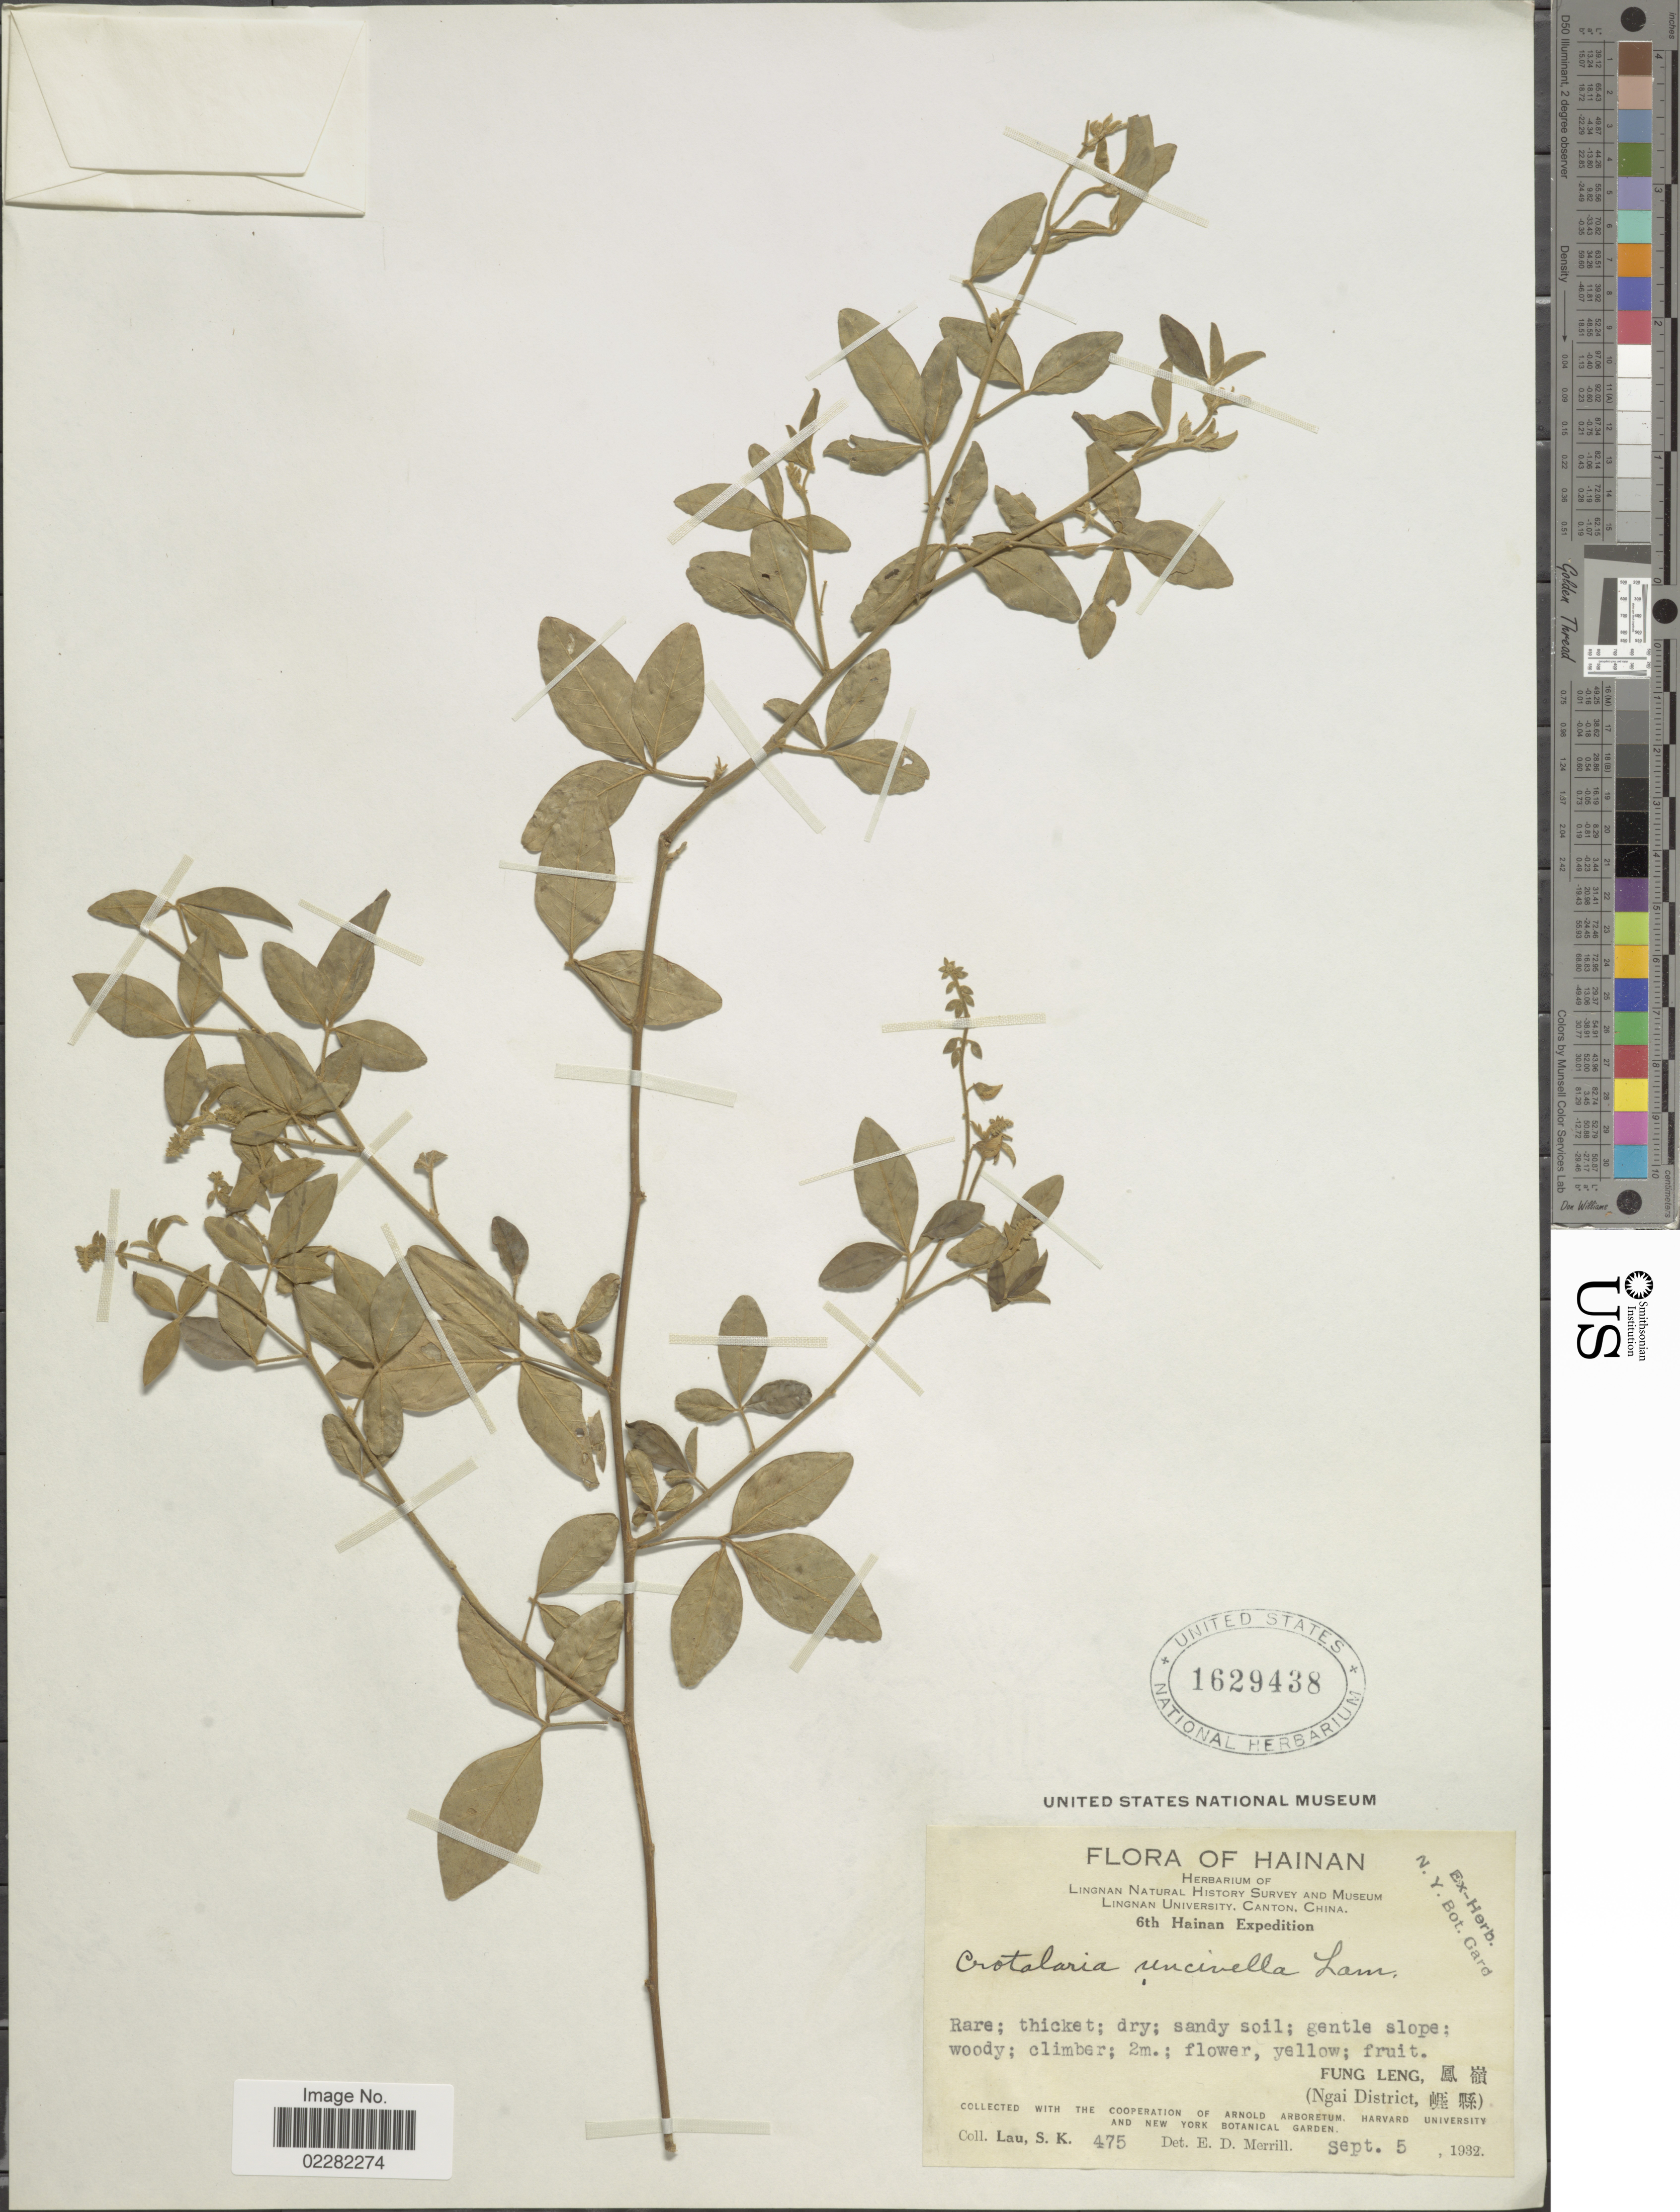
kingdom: Plantae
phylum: Tracheophyta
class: Magnoliopsida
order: Fabales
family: Fabaceae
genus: Crotalaria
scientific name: Crotalaria uncinella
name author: Lam.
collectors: S. K. Lau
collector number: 475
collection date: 1932-09-05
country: China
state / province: Hainan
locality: HainanFung Leng, (Ngai District)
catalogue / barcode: US 1629438